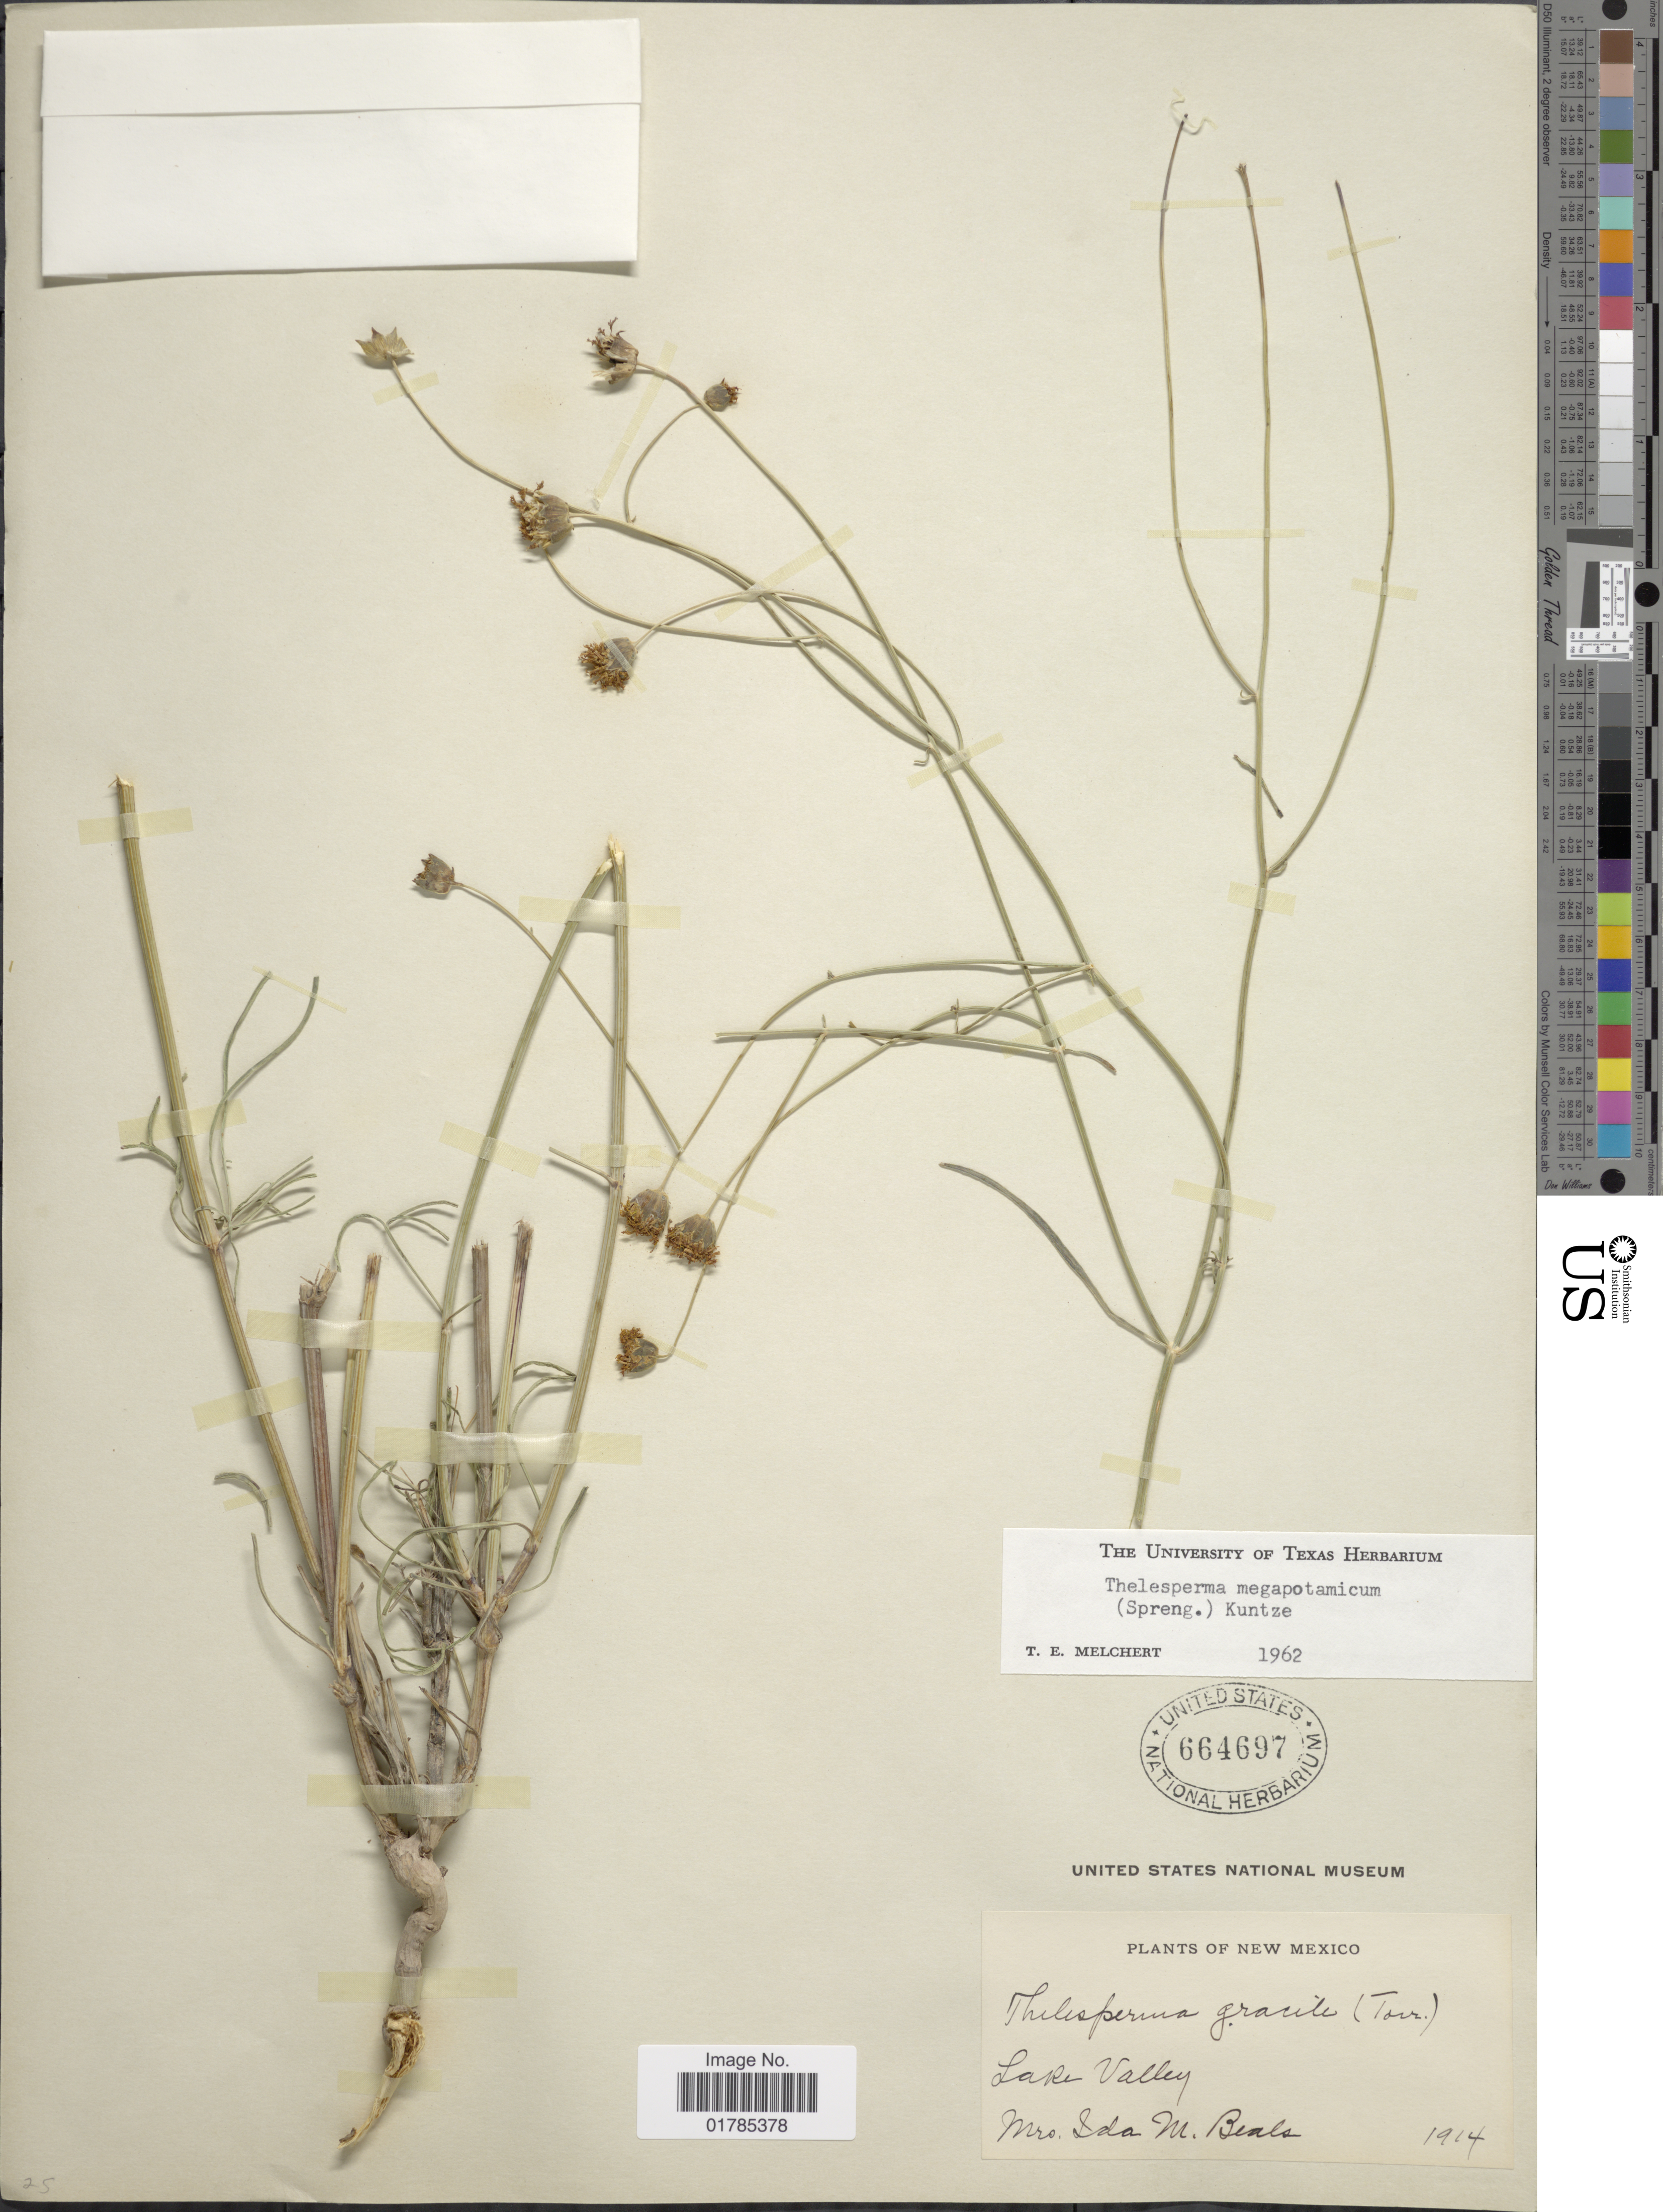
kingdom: Plantae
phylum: Tracheophyta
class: Magnoliopsida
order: Asterales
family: Asteraceae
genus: Thelesperma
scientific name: Thelesperma megapotamicum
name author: (Spreng.) Herter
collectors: I. M. Beals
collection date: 1914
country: United States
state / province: New Mexico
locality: Lake Valley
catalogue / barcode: US 664697